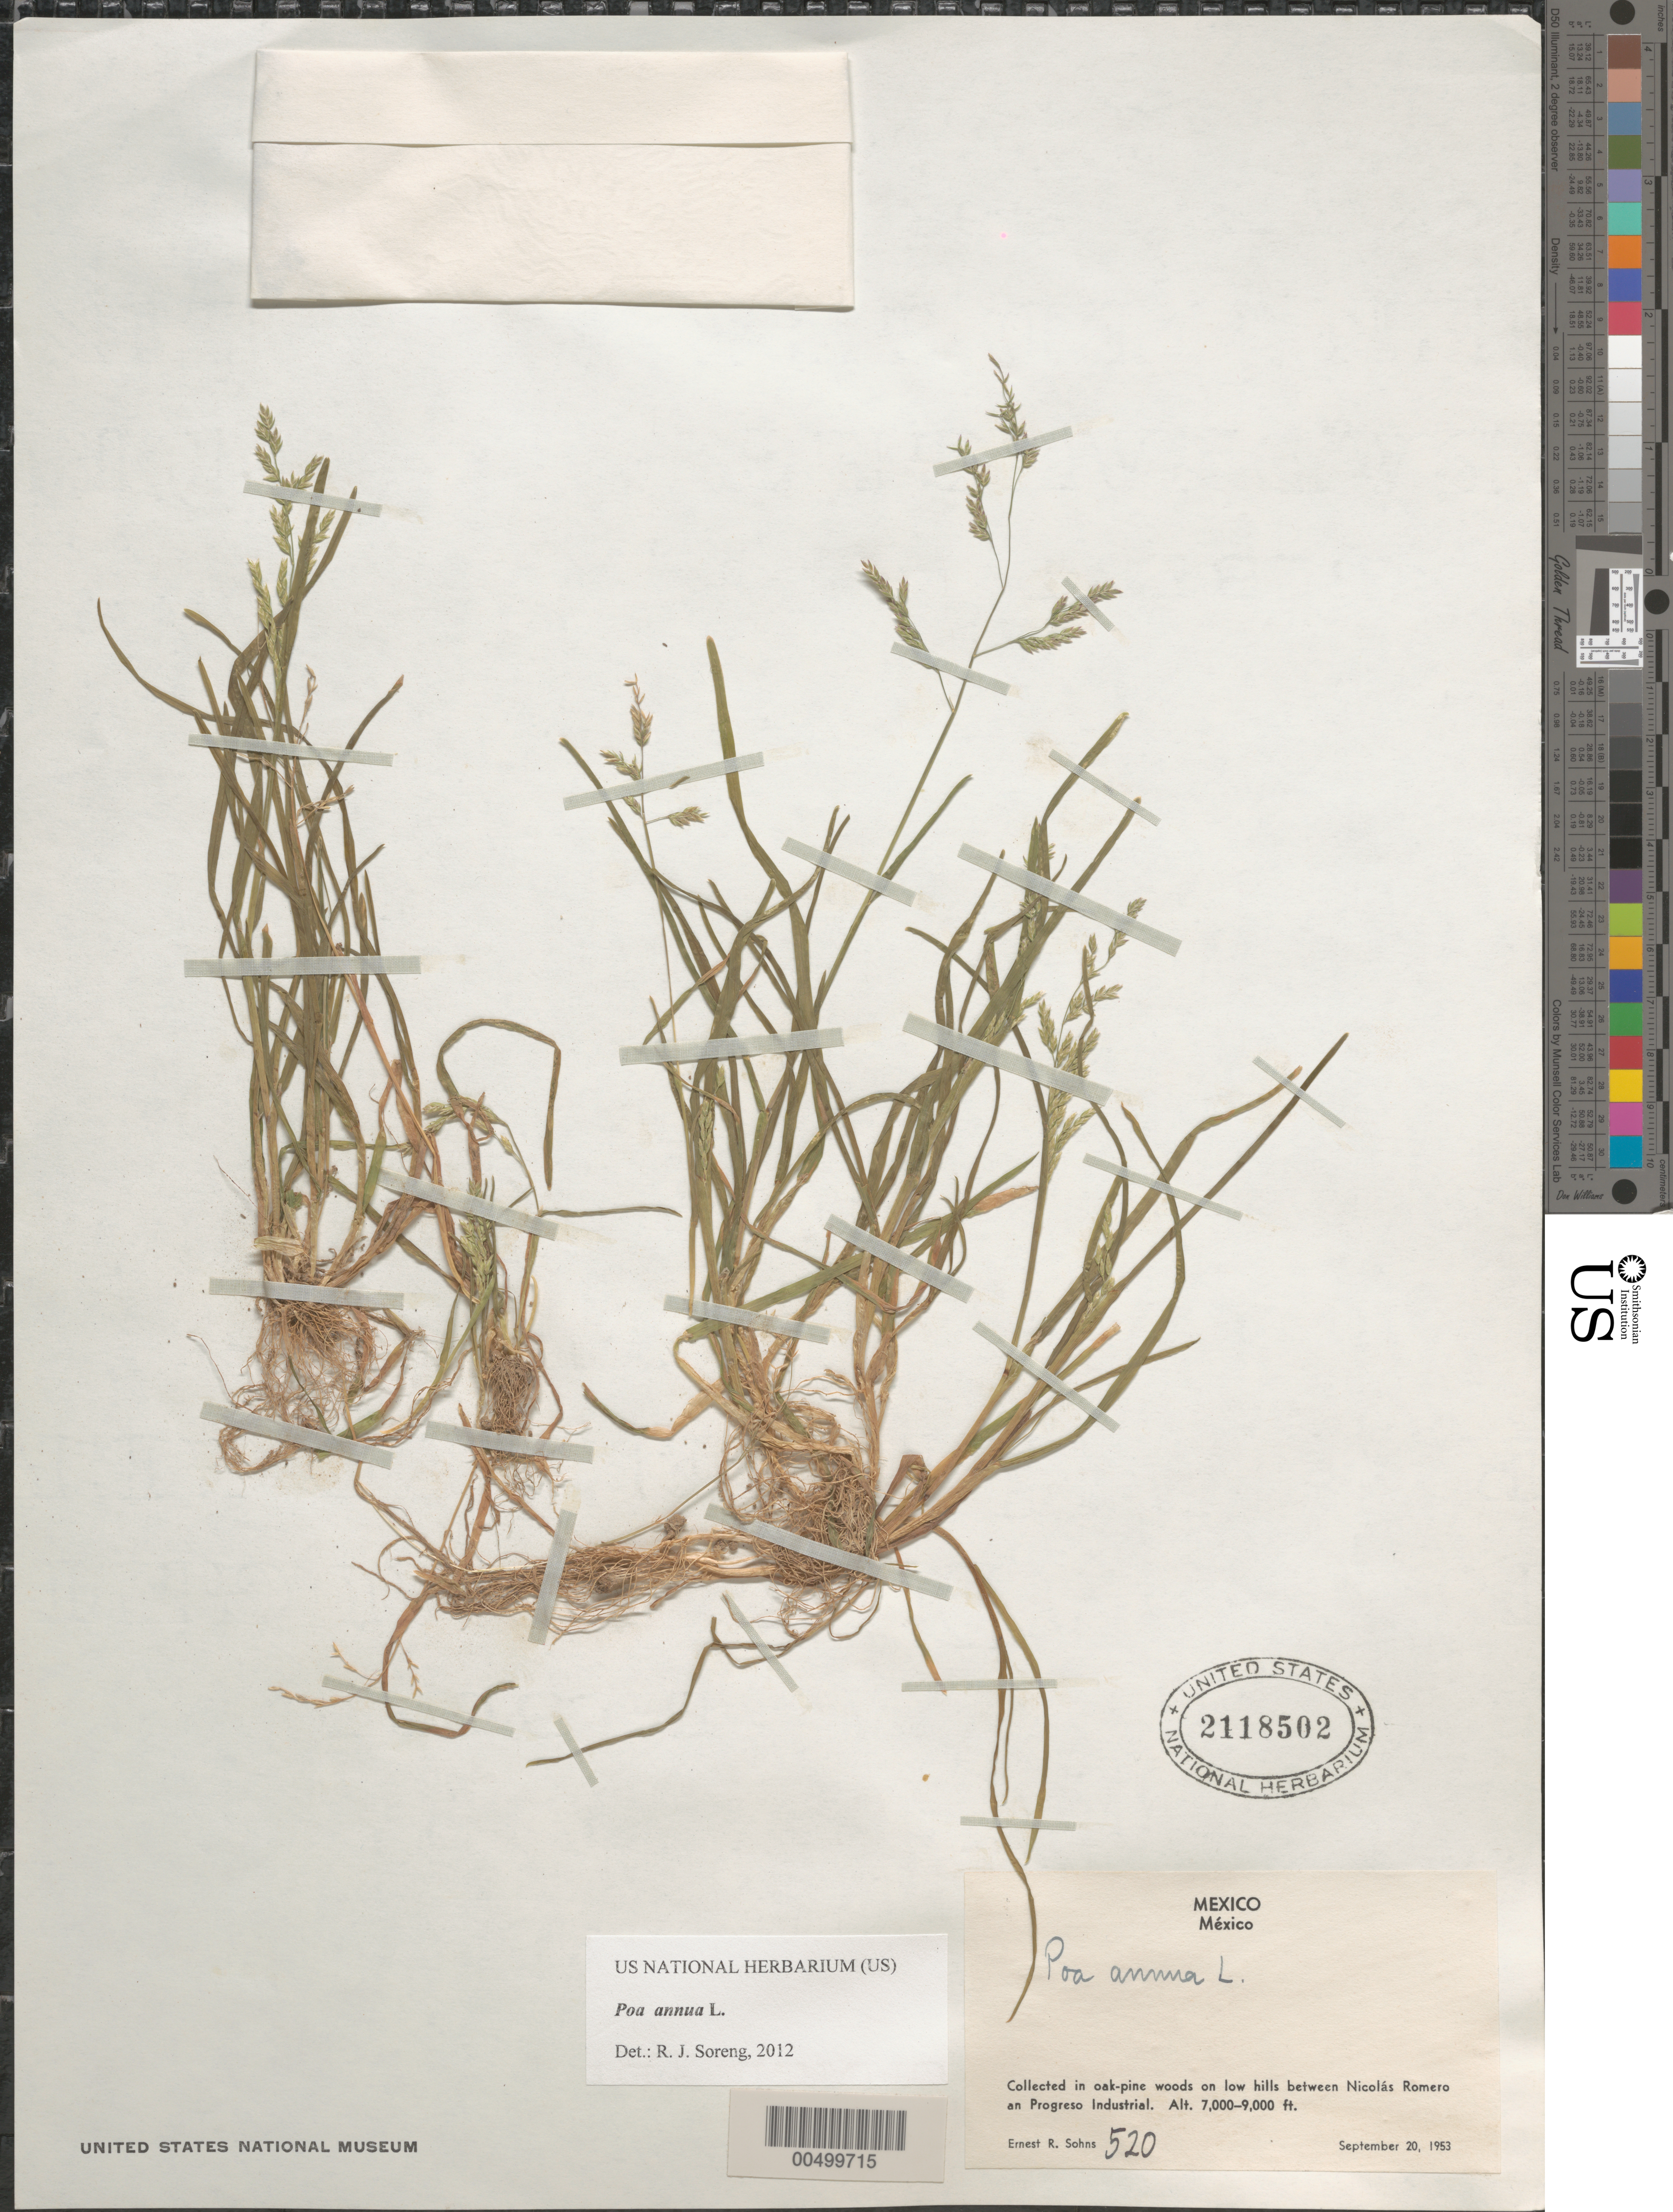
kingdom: Plantae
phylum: Tracheophyta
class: Liliopsida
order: Poales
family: Poaceae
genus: Poa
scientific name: Poa annua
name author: L.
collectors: E. R. Sohns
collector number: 520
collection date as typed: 20 Sep 1953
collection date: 1953-09-20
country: Mexico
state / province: México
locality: Between Nicolás Romero & Progreso Industrial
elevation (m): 2134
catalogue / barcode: US 2118502